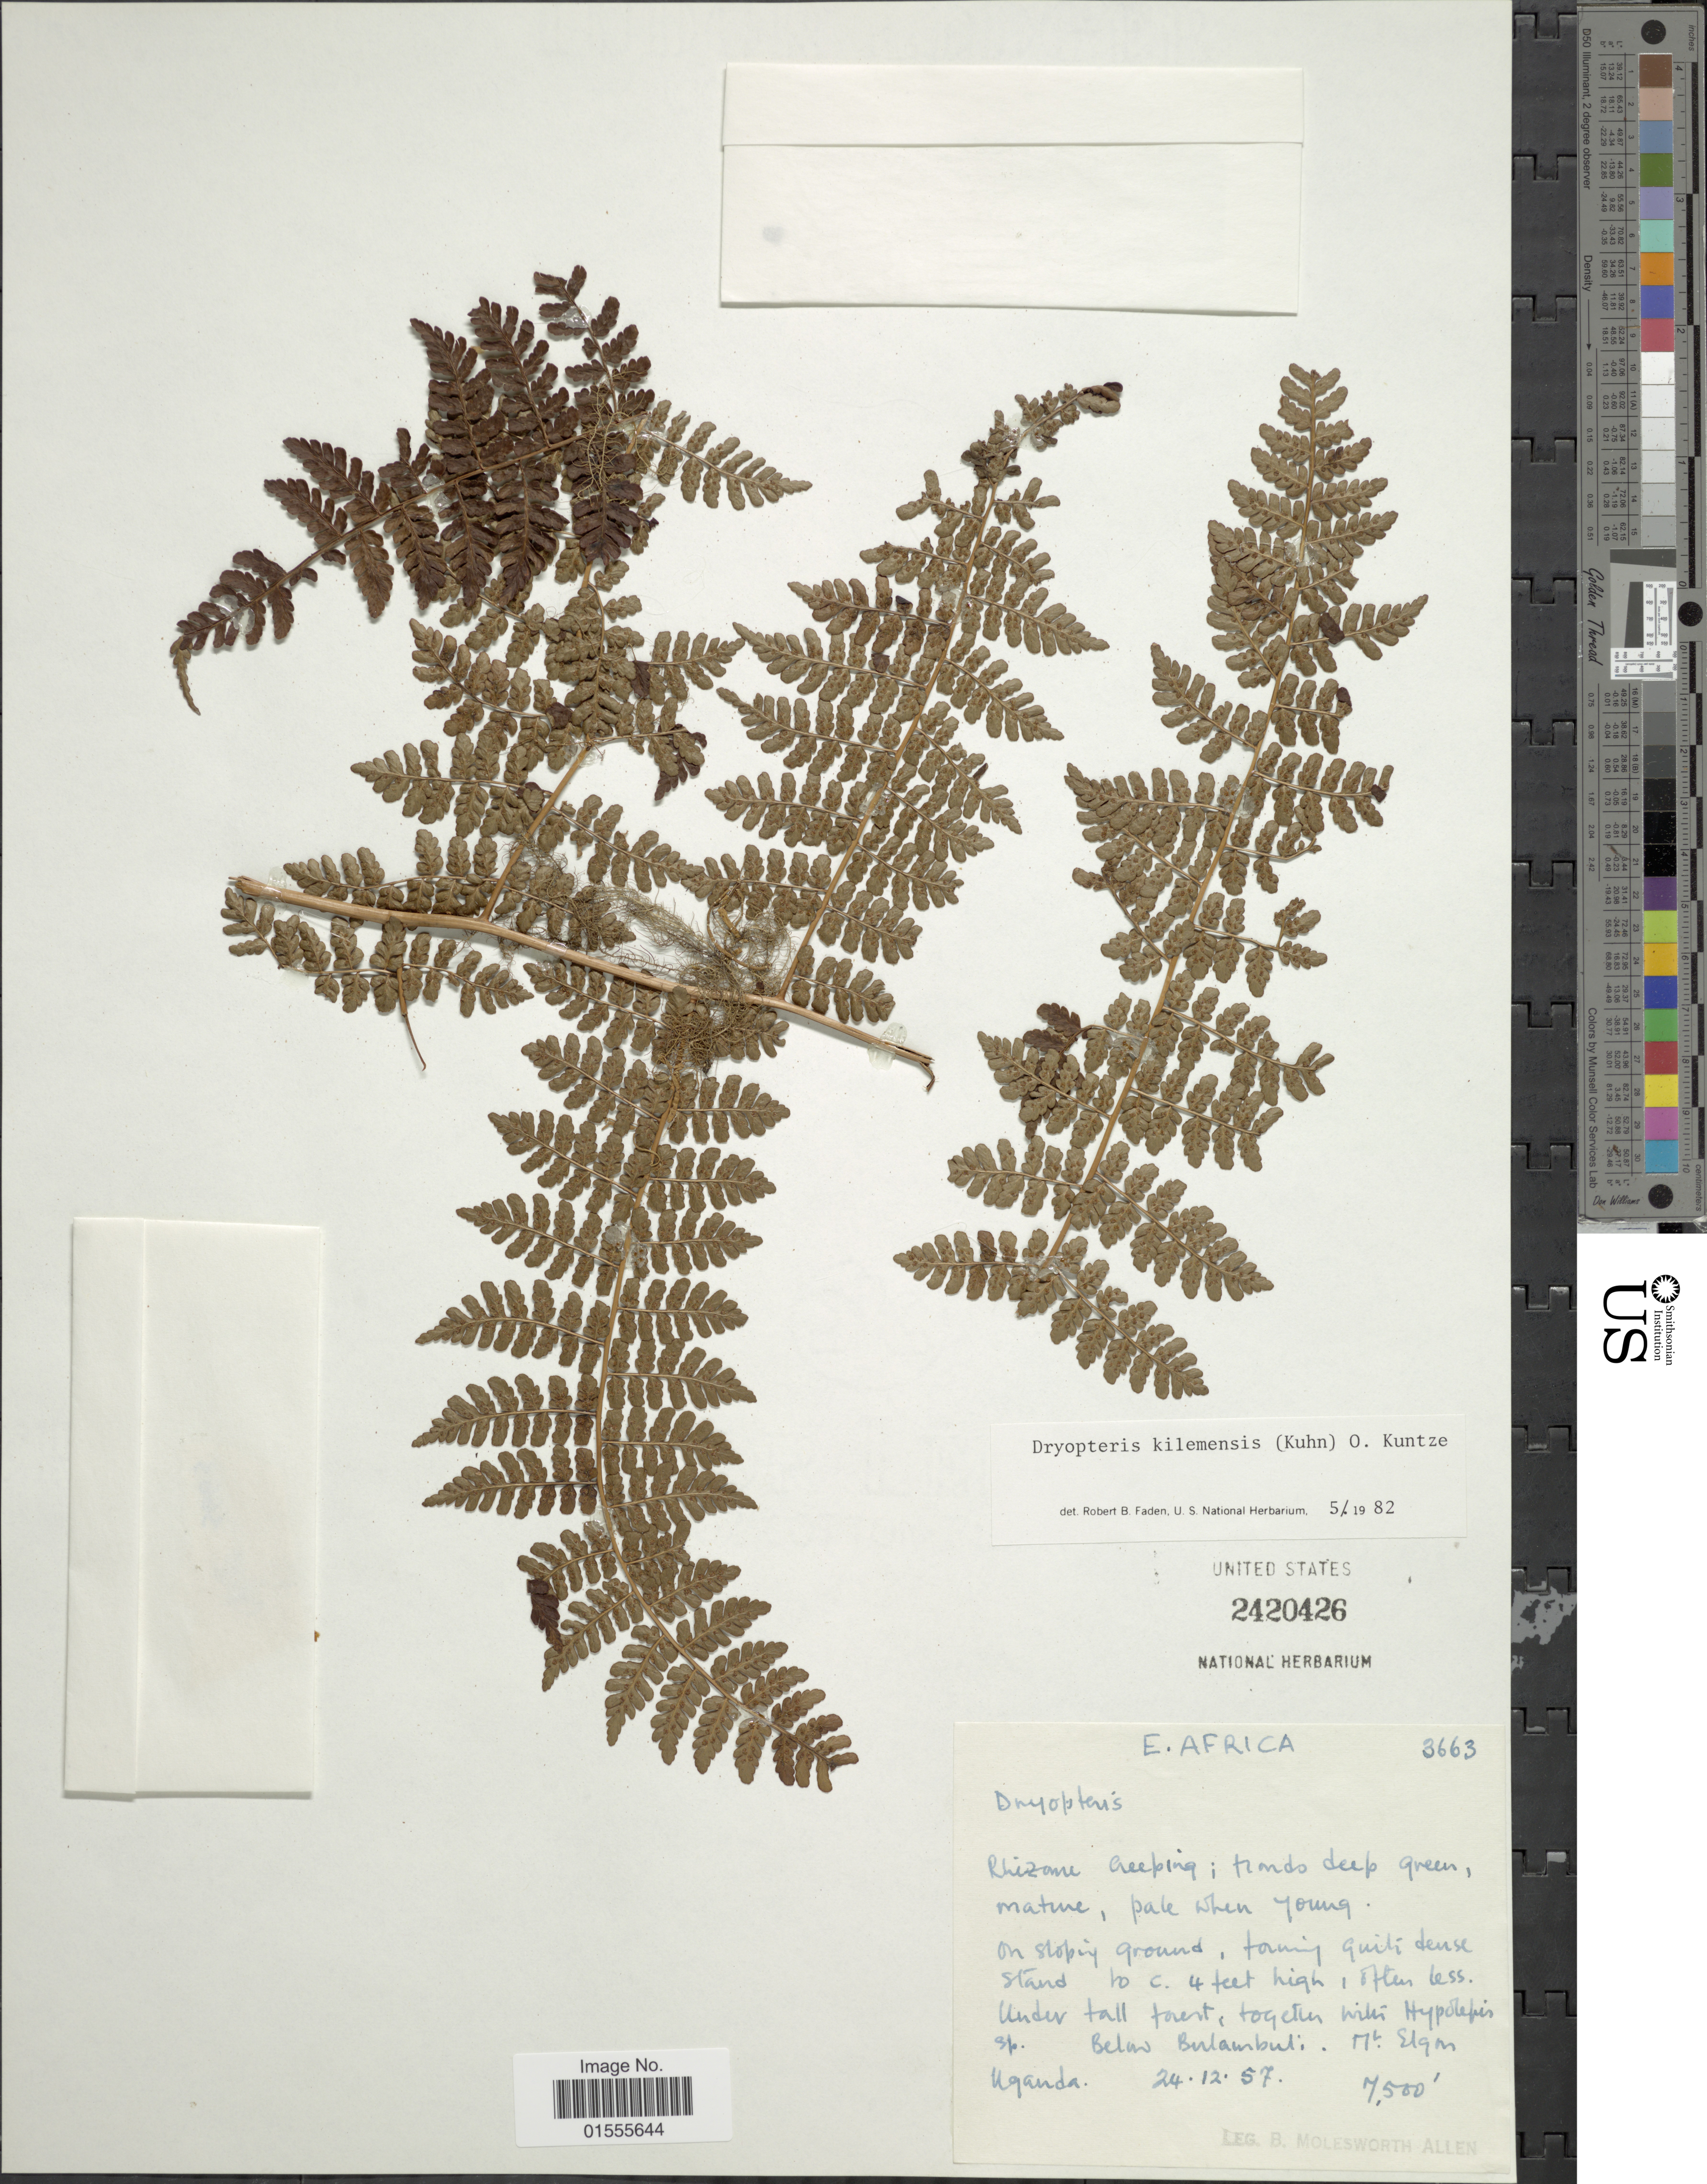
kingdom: Plantae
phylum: Tracheophyta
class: Polypodiopsida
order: Polypodiales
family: Dryopteridaceae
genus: Dryopteris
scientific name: Dryopteris kilemensis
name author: (Kuhn) Kuntze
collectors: B. E. G. Molesworth-Allen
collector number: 3663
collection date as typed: Transcribed d/m/y: 24/12/57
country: Uganda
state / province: Eastern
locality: Below Bulambuli, Mt. Elgon.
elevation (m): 2286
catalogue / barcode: US 2420426